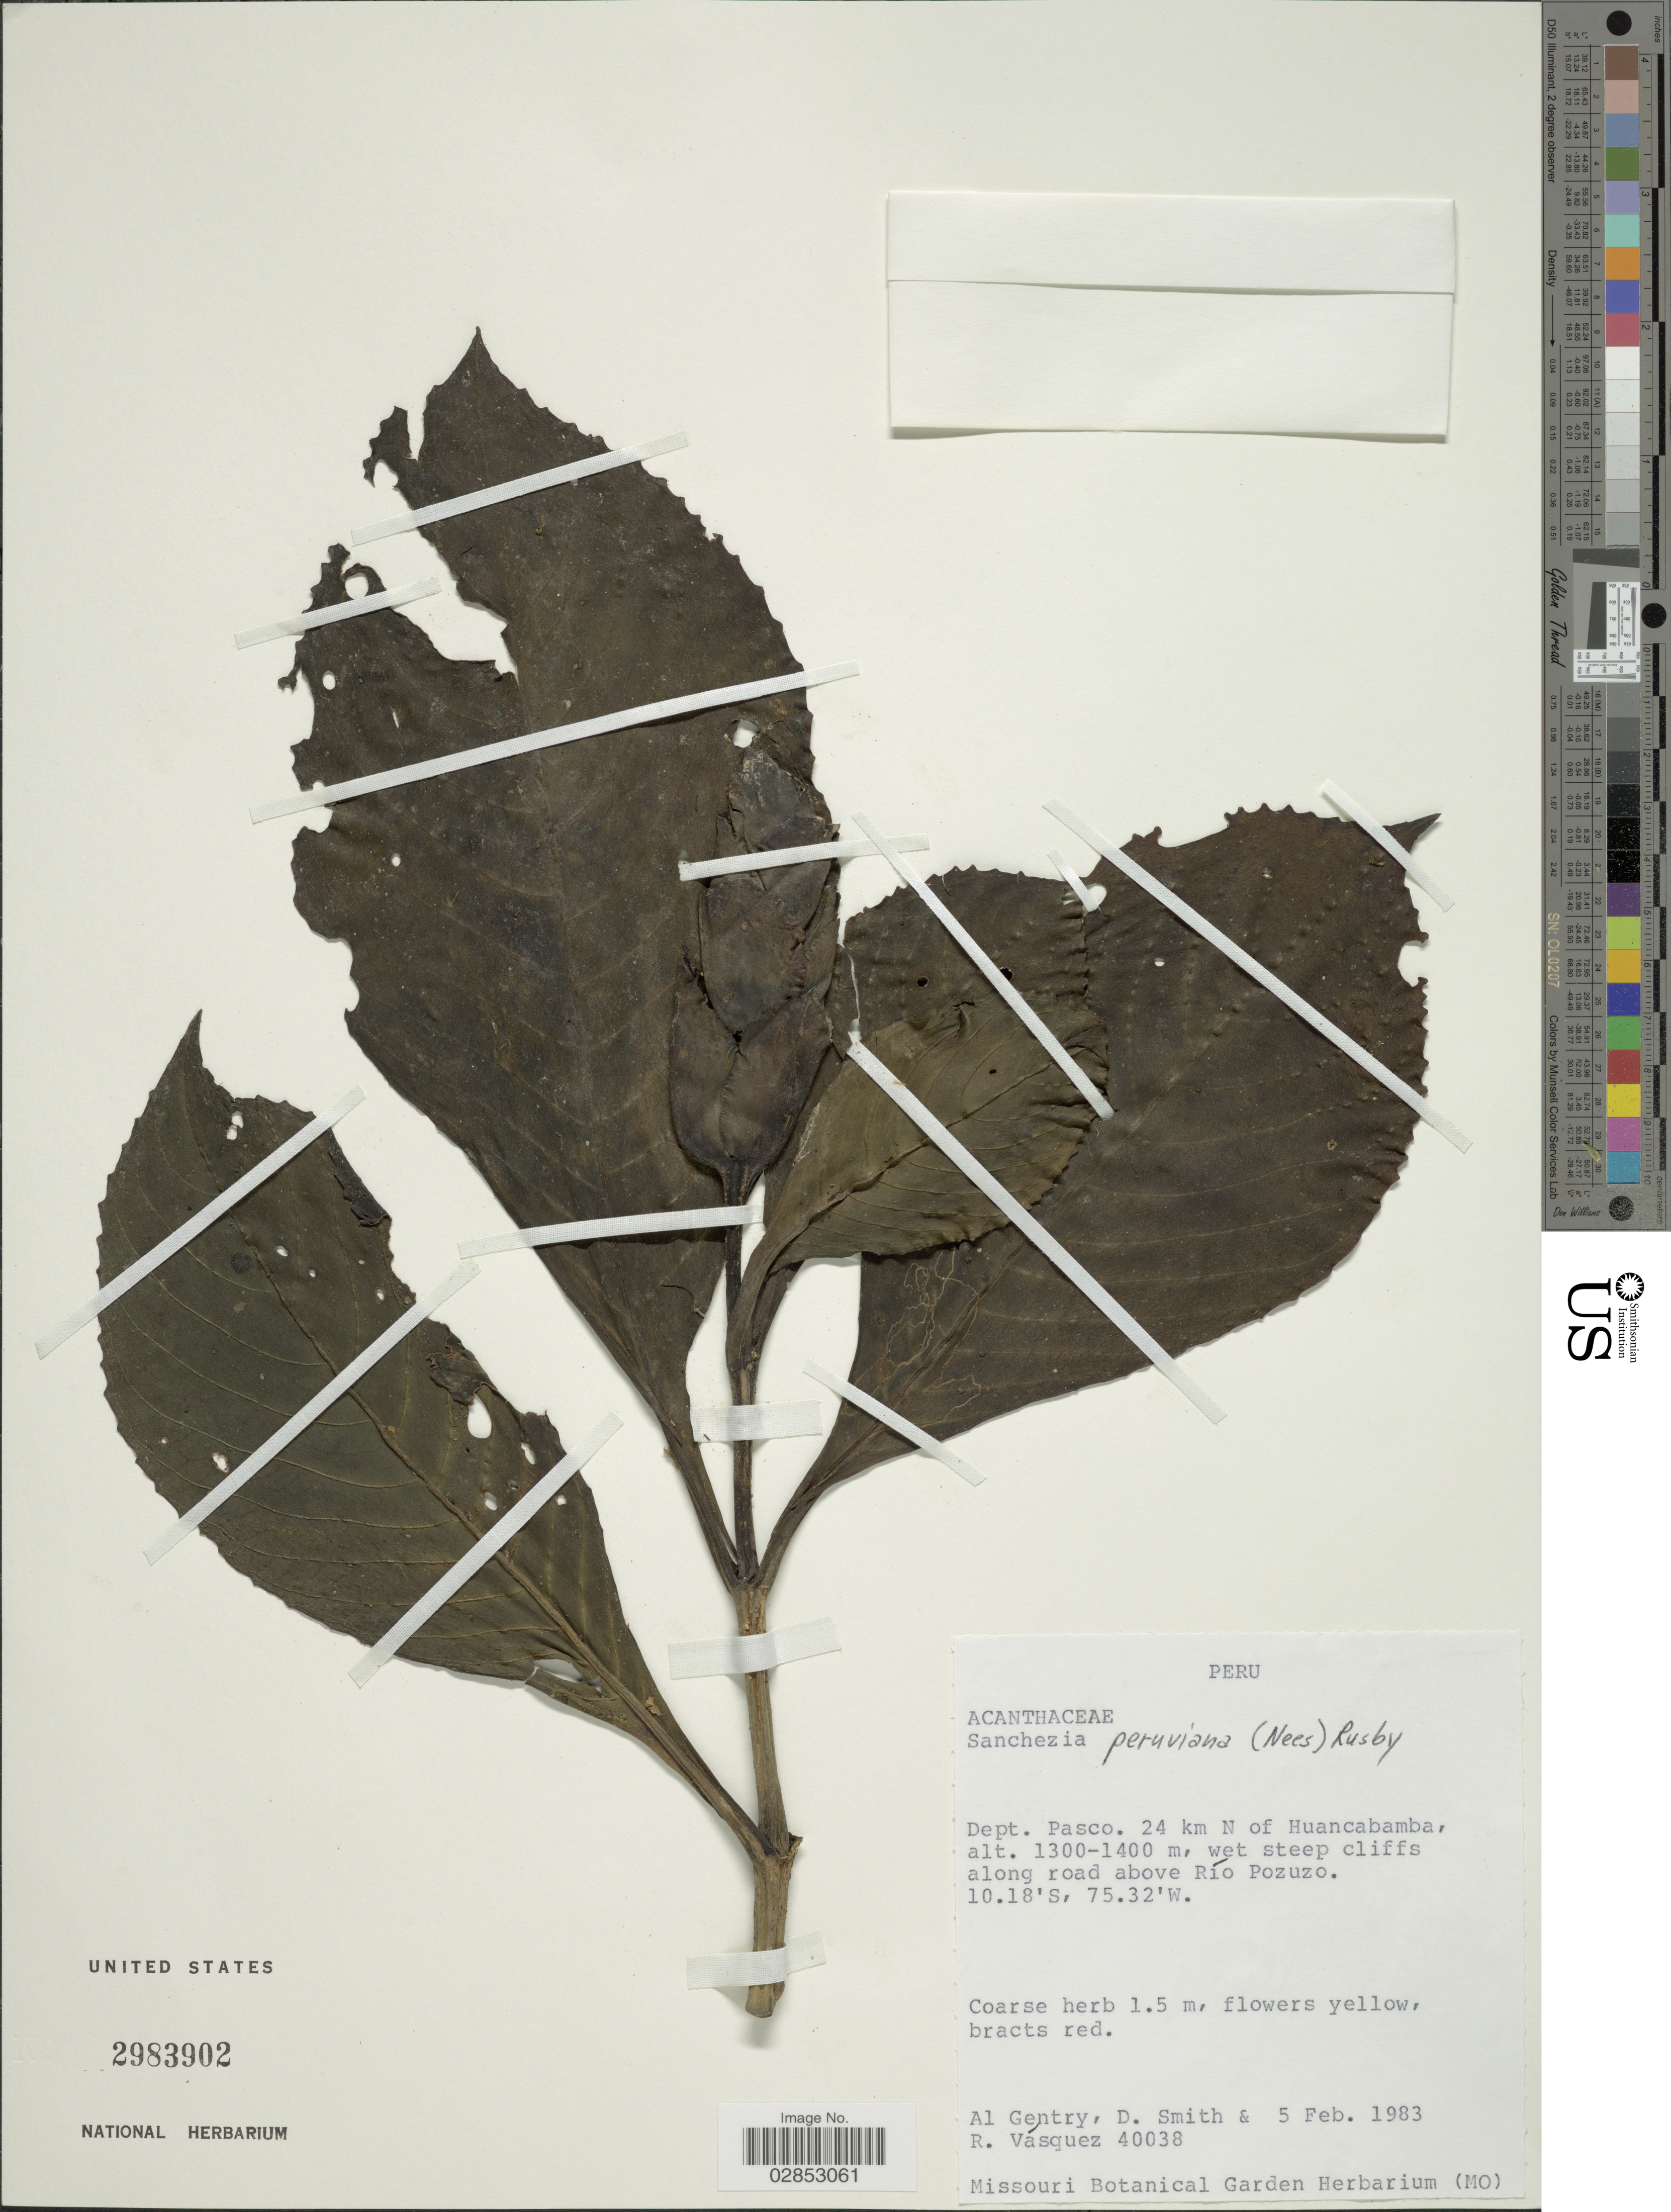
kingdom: Plantae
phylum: Tracheophyta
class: Magnoliopsida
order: Lamiales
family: Acanthaceae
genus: Sanchezia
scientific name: Sanchezia oblonga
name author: Ruiz & Pav.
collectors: A. H. Gentry, D. Smith & R. Vásquez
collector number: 40038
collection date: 1983-02-05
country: Peru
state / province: Pasco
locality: Dept. Pasco. 24 km N of Huancabamba, along road above Río Pozuzo.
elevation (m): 1300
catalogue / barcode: US 2983902